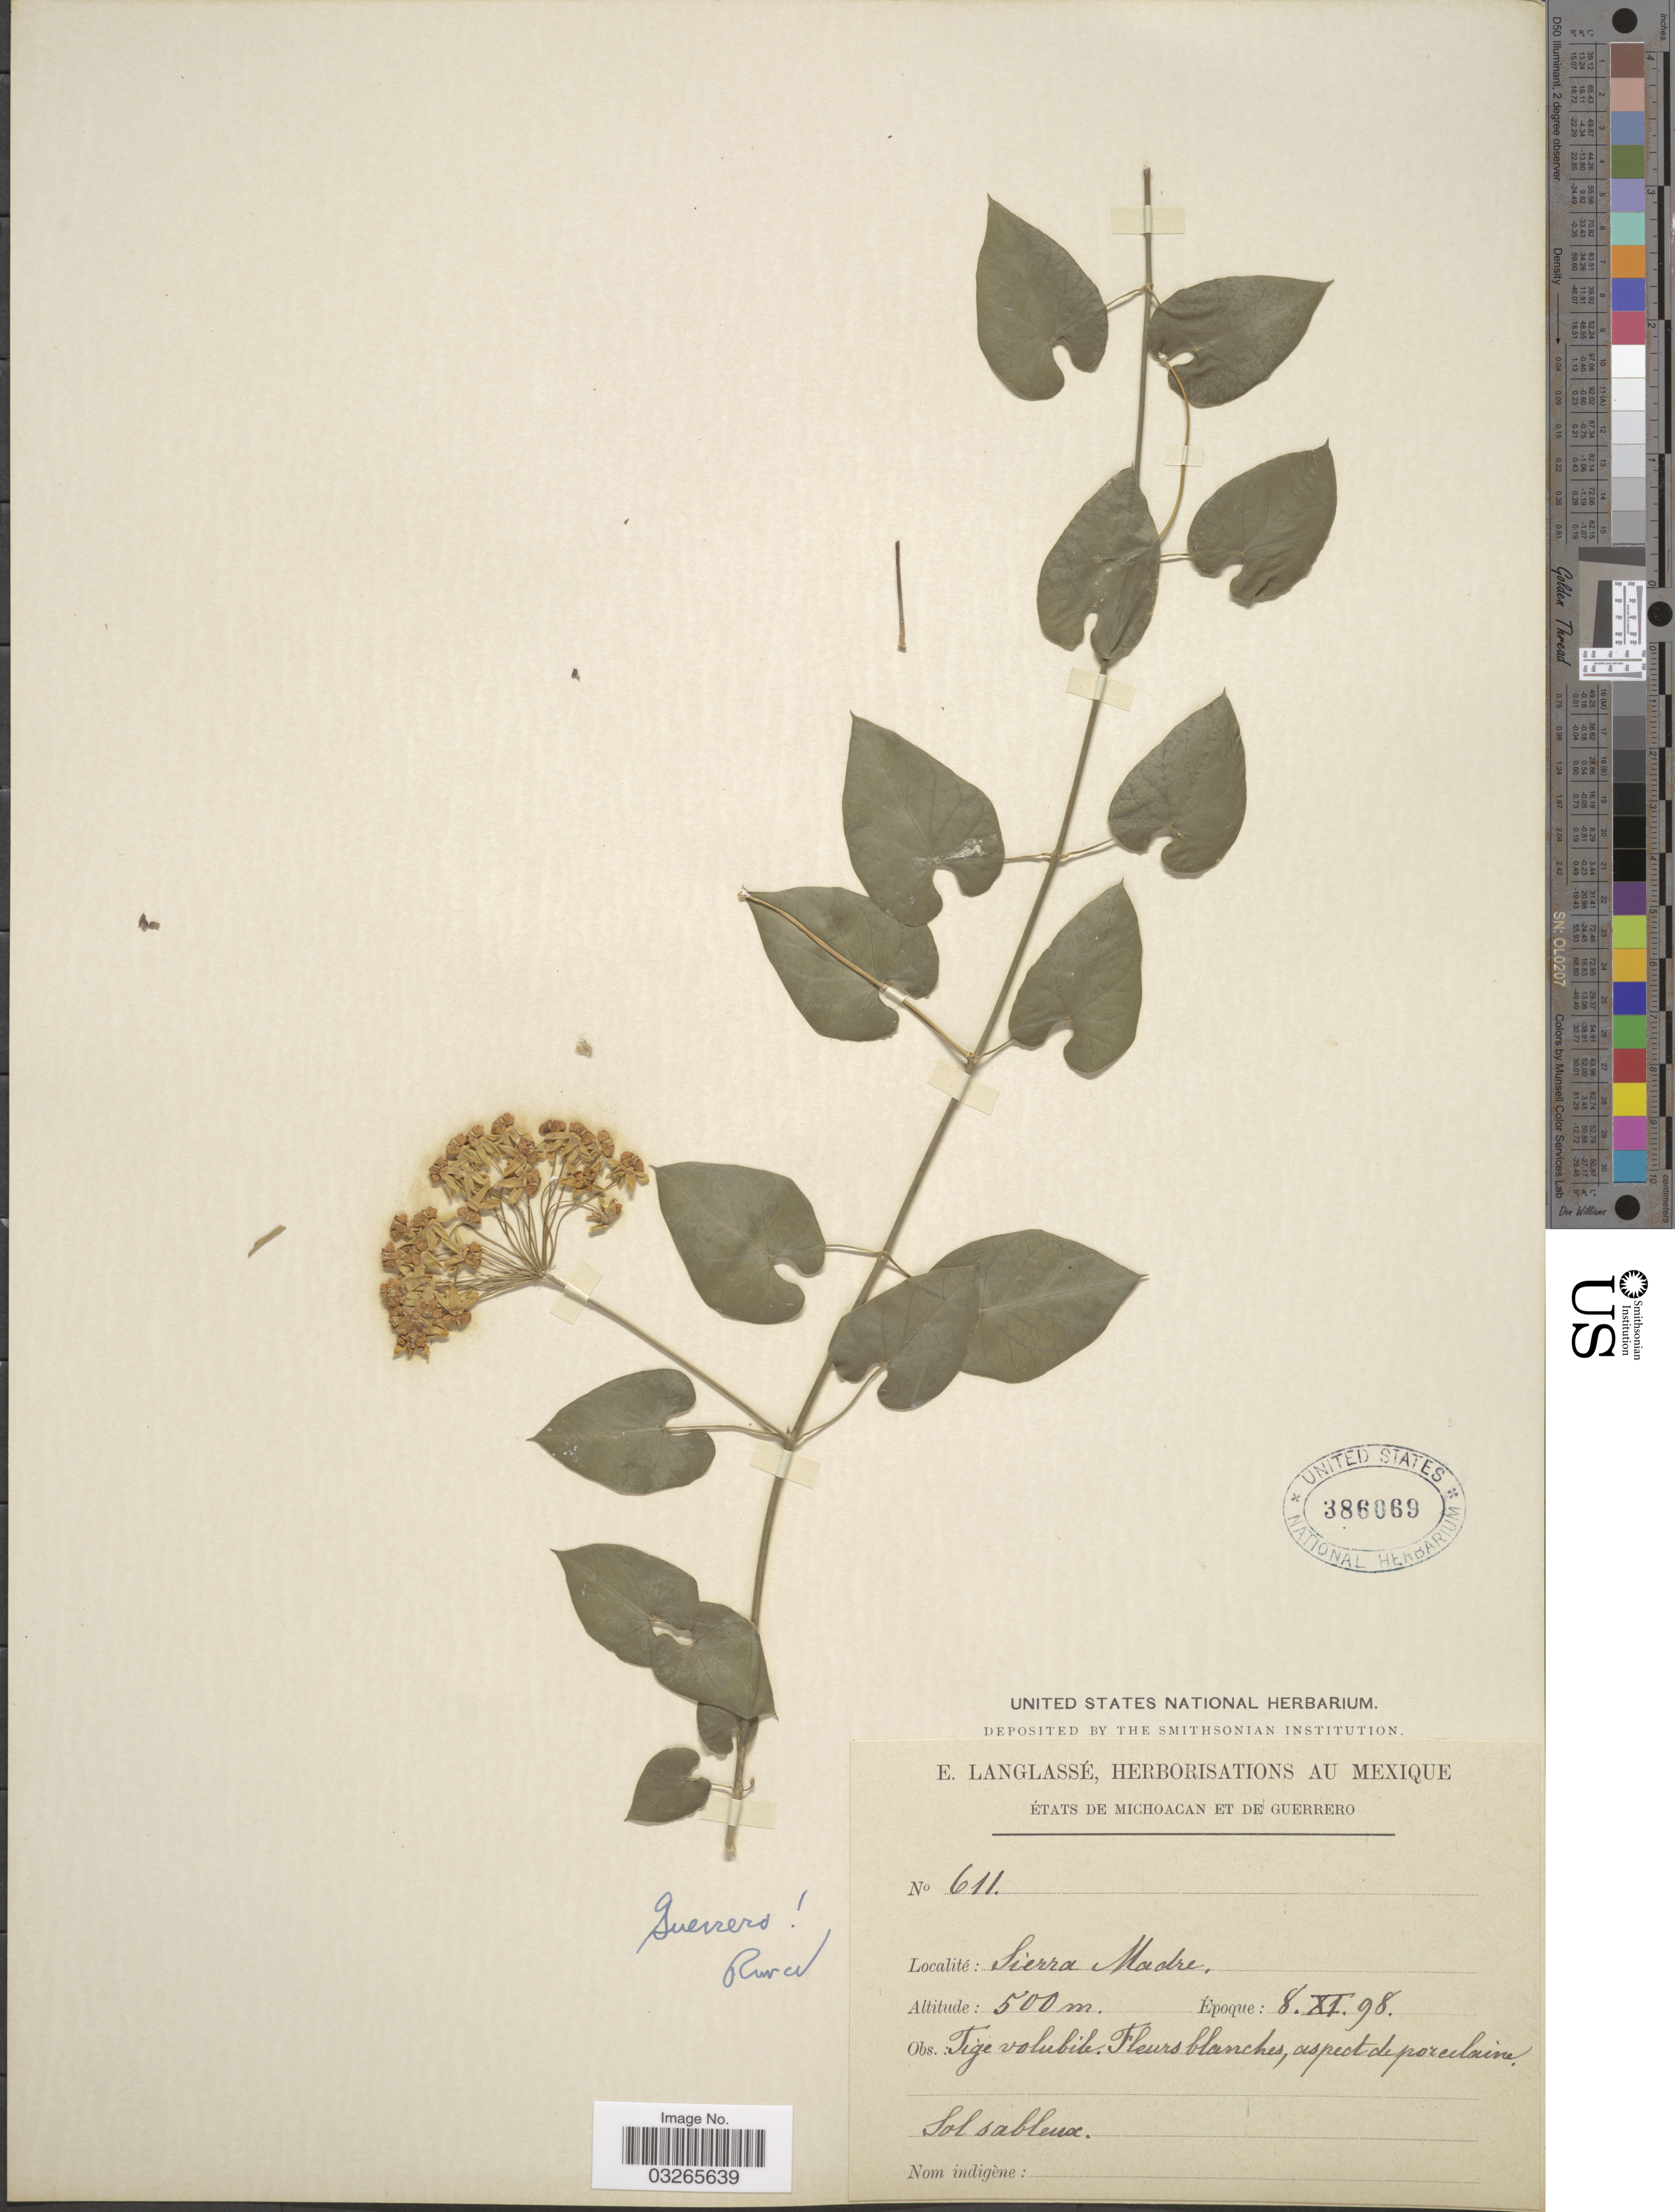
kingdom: Plantae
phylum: Tracheophyta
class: Magnoliopsida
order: Gentianales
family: Apocynaceae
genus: Sarcostemma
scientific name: Sarcostemma sp.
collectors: E. Langlassé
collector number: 611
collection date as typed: Transcribed d/m/y: 8/11/98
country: Mexico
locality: États De Michoacan Et De Guerrero, Sierra Madre.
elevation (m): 500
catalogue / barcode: US 386069